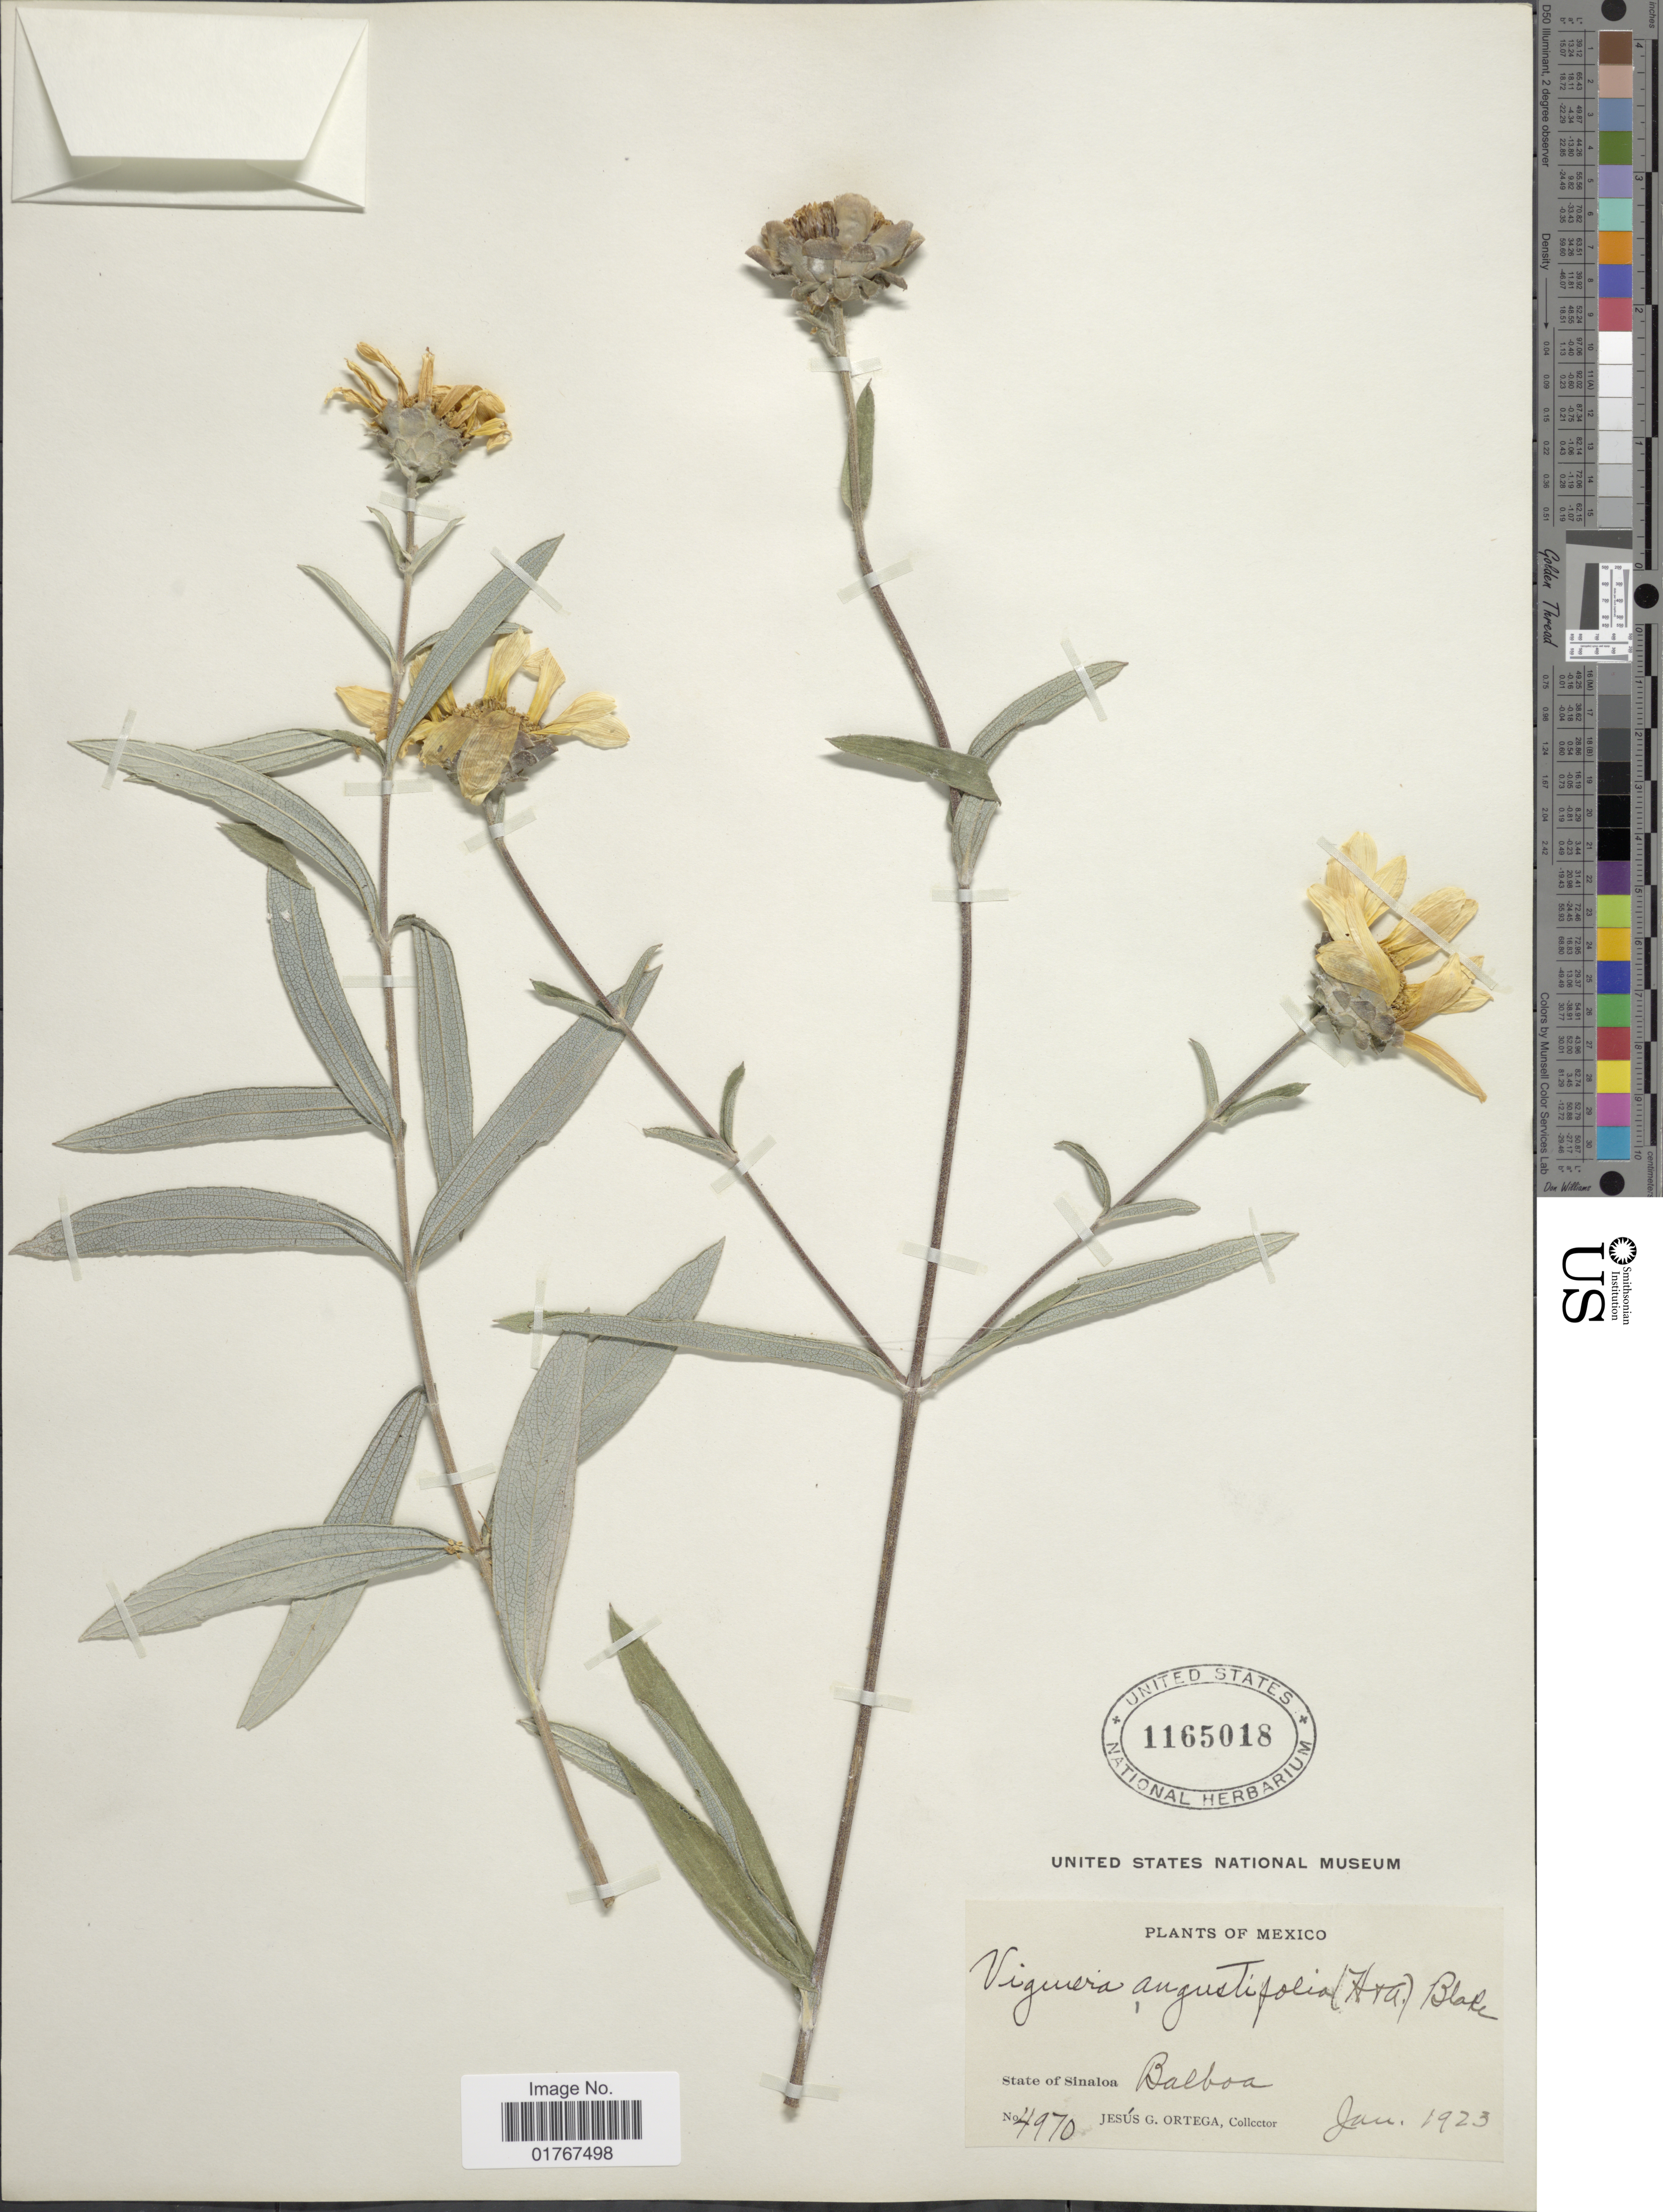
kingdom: Plantae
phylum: Tracheophyta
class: Magnoliopsida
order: Asterales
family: Asteraceae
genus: Viguiera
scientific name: Viguiera angustifolia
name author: (Hook.) S.F. Blake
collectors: J. Ortega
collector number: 4970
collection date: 1923-01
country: Mexico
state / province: Sinaloa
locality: State of Sinaloa, Balboa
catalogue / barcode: US 1165018